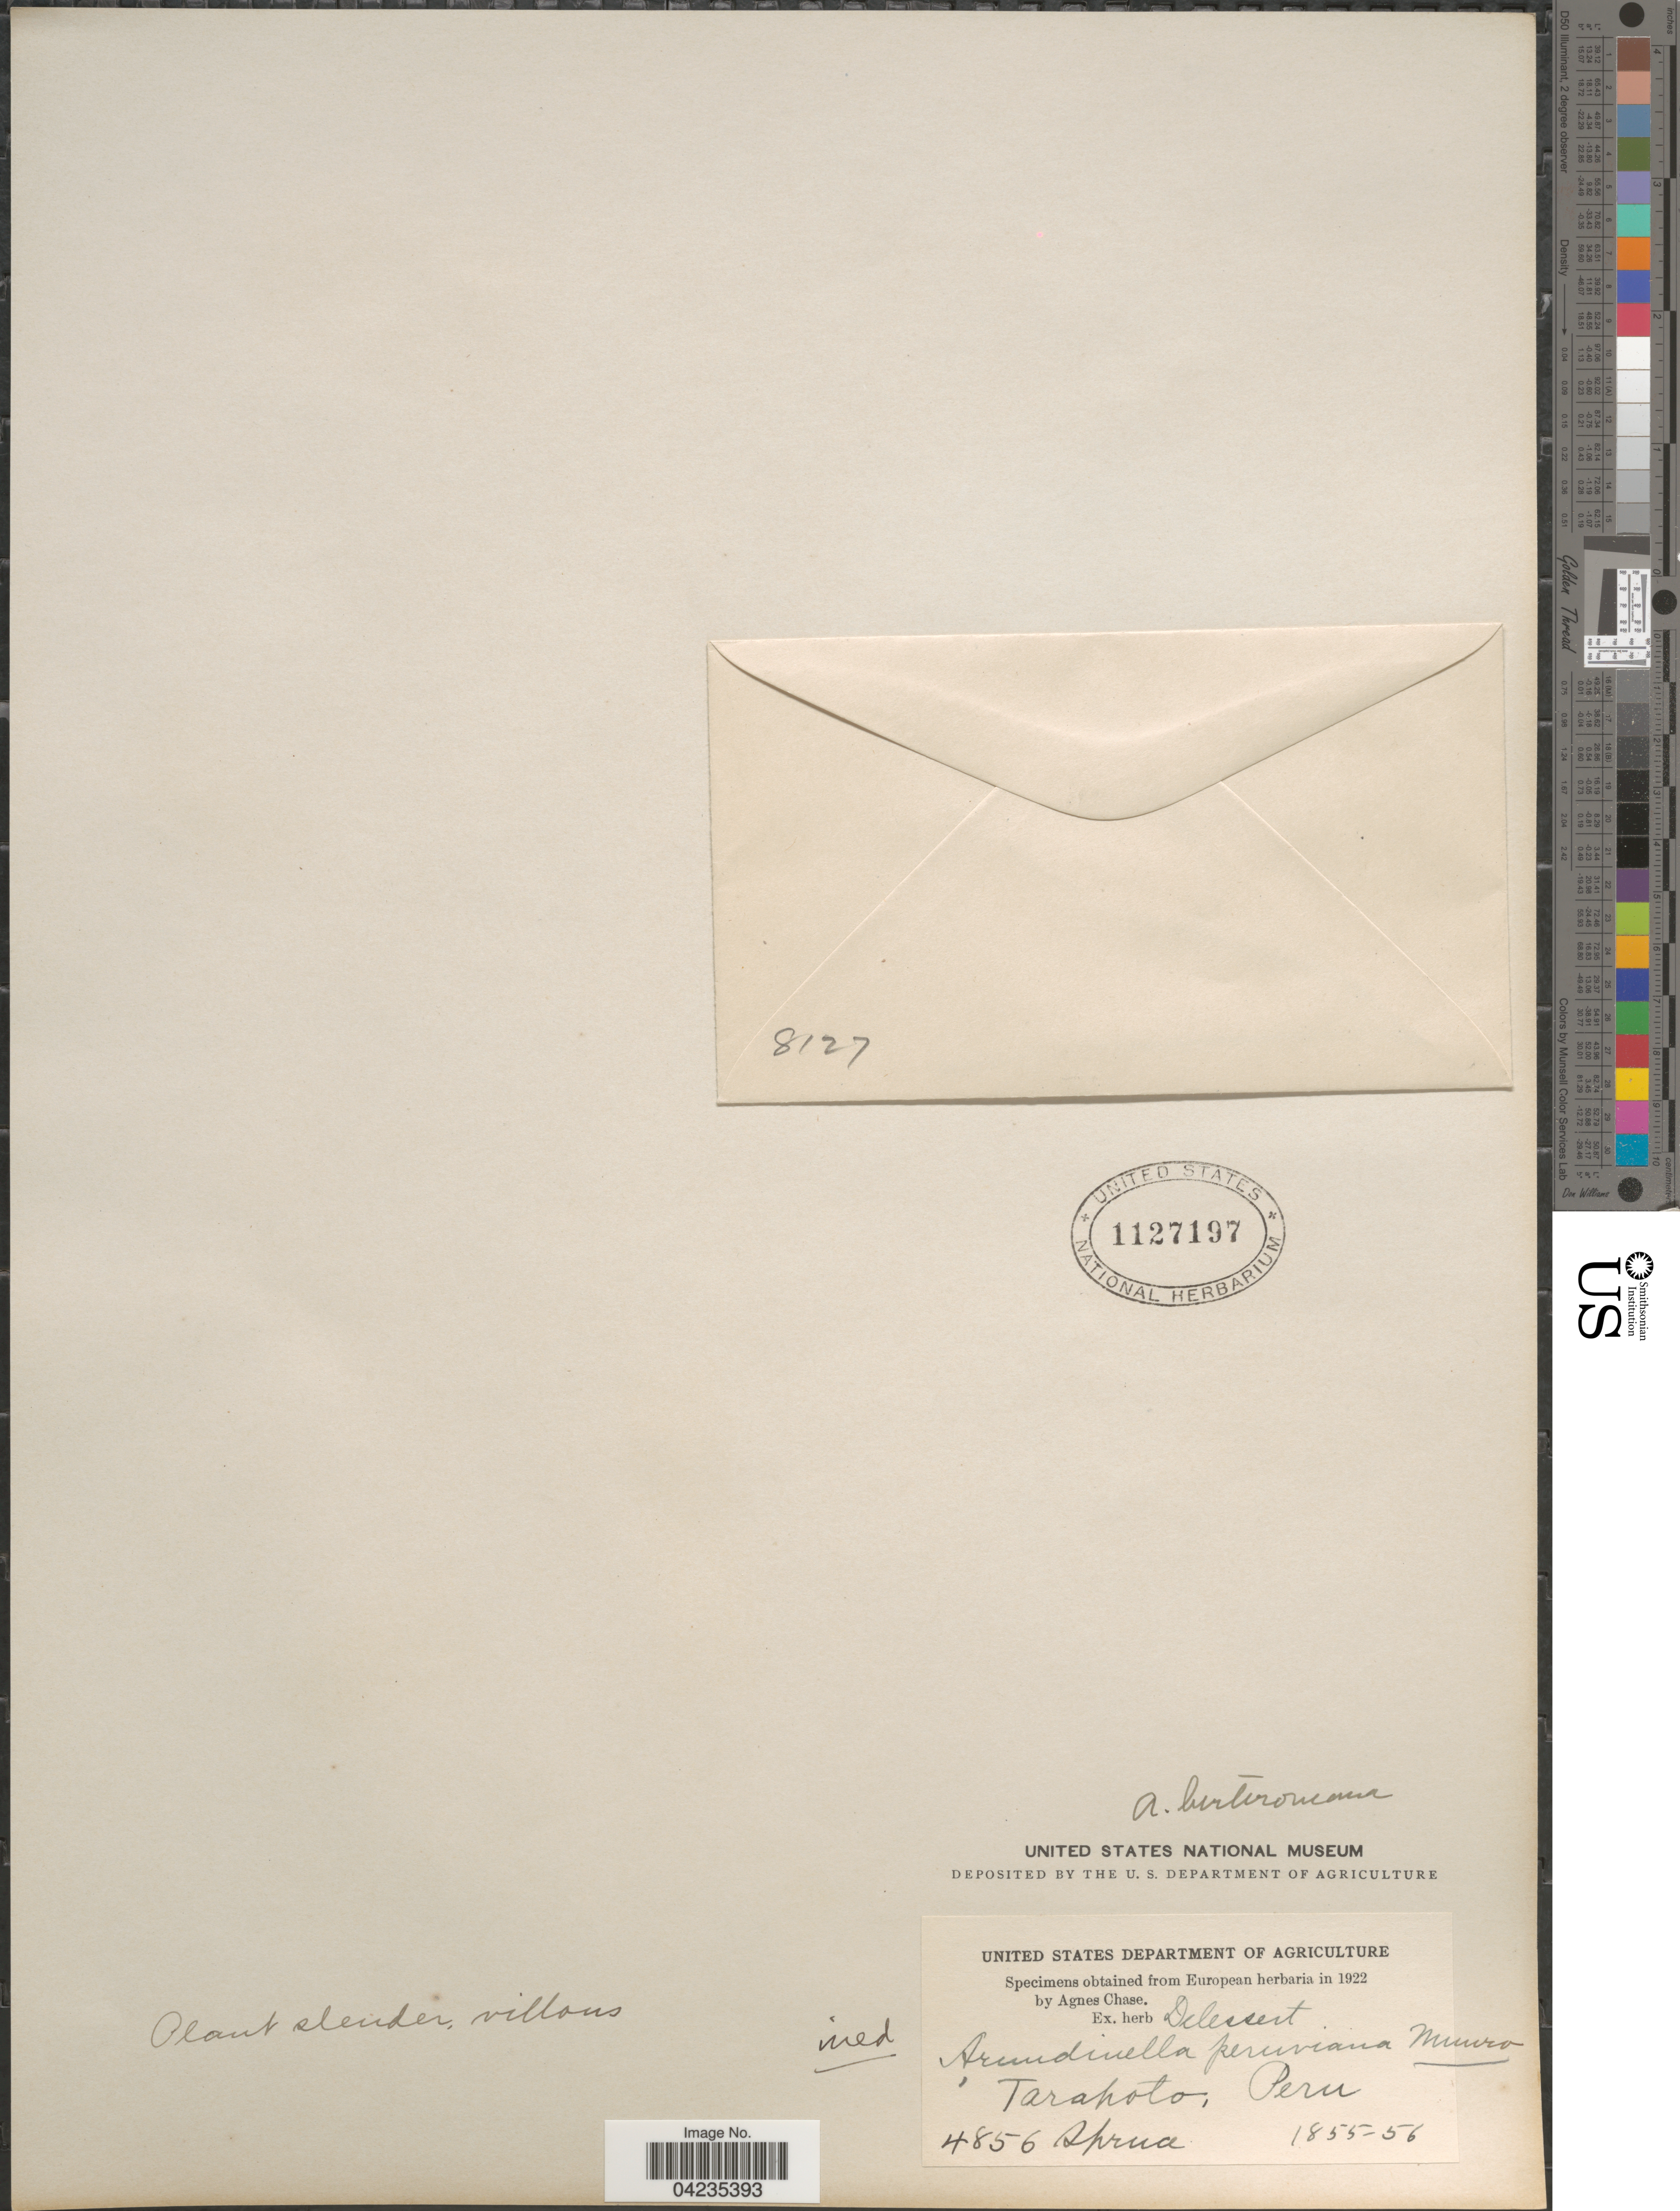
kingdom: Plantae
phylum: Tracheophyta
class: Liliopsida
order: Poales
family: Poaceae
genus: Arundinella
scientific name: Arundinella berteroniana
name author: (Schult.) Hitchc. & Chase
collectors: -. Spruce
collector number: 4856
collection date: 1855/1856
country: Peru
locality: Tarapoto.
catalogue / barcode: US 1127197